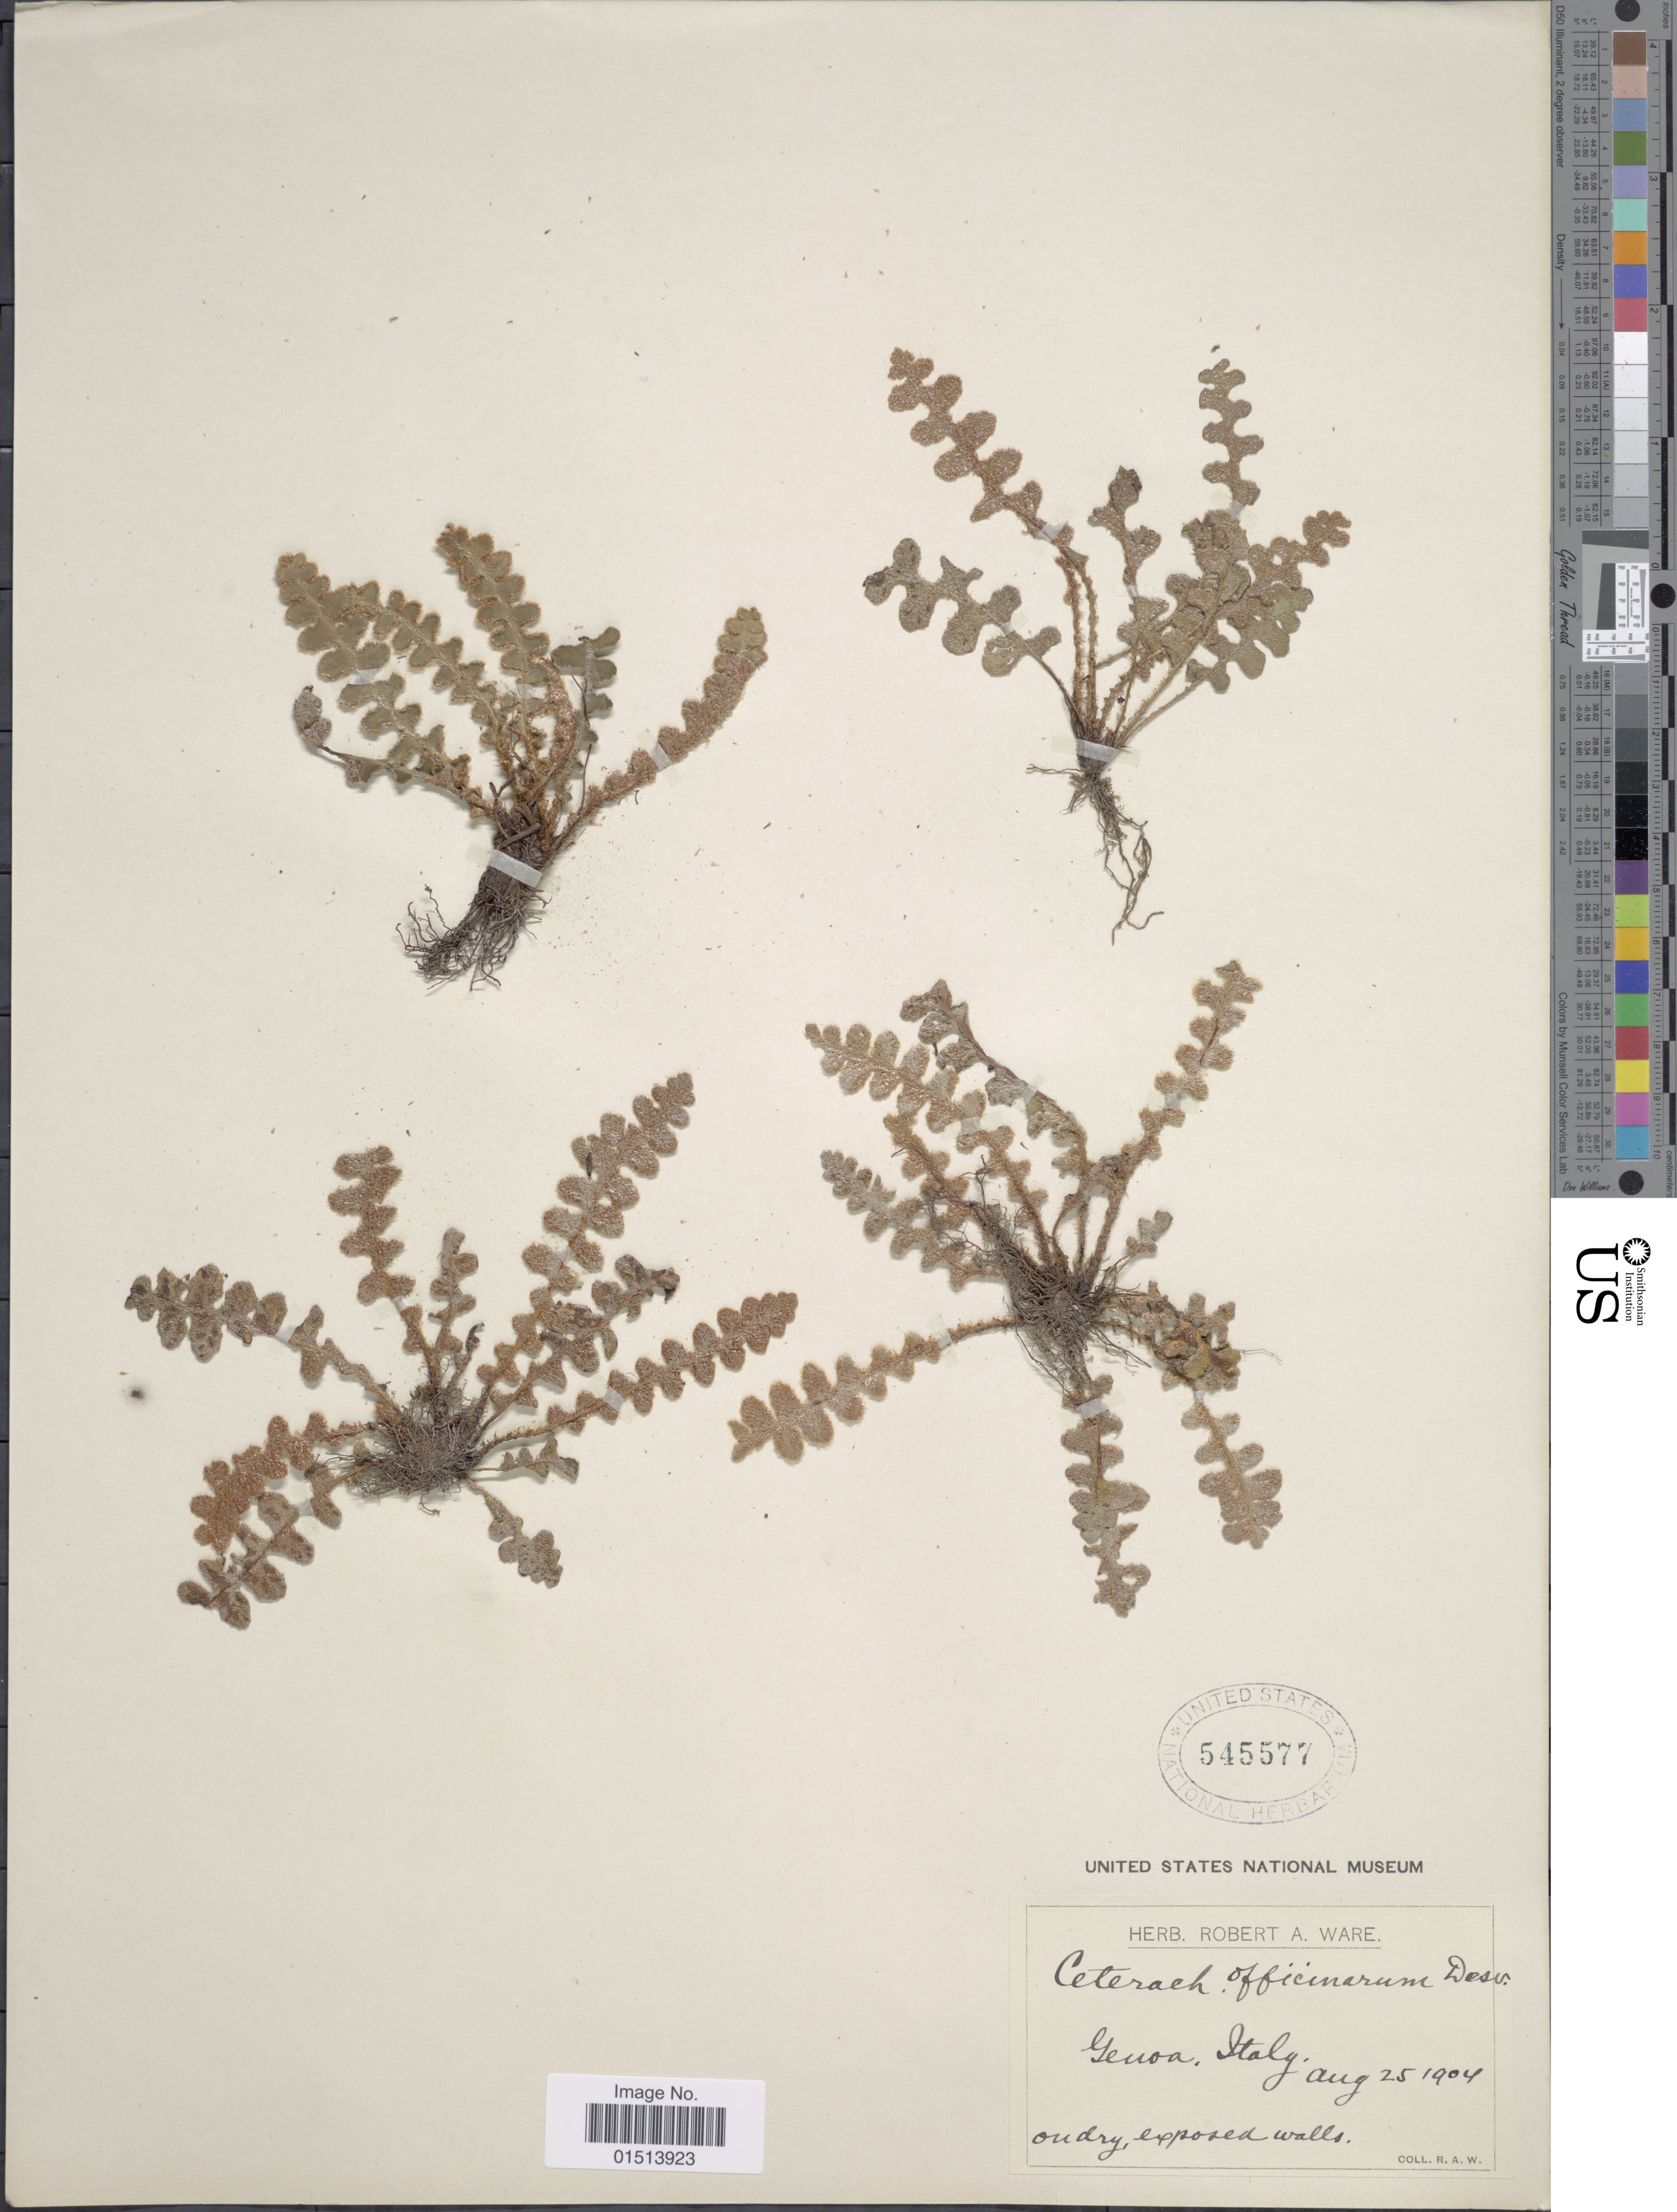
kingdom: Plantae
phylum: Tracheophyta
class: Polypodiopsida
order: Polypodiales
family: Aspleniaceae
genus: Asplenium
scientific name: Asplenium officinarum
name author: DC.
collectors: R. Ware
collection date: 1904-08-25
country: Italy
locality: Genoa, Italy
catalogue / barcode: US 545577